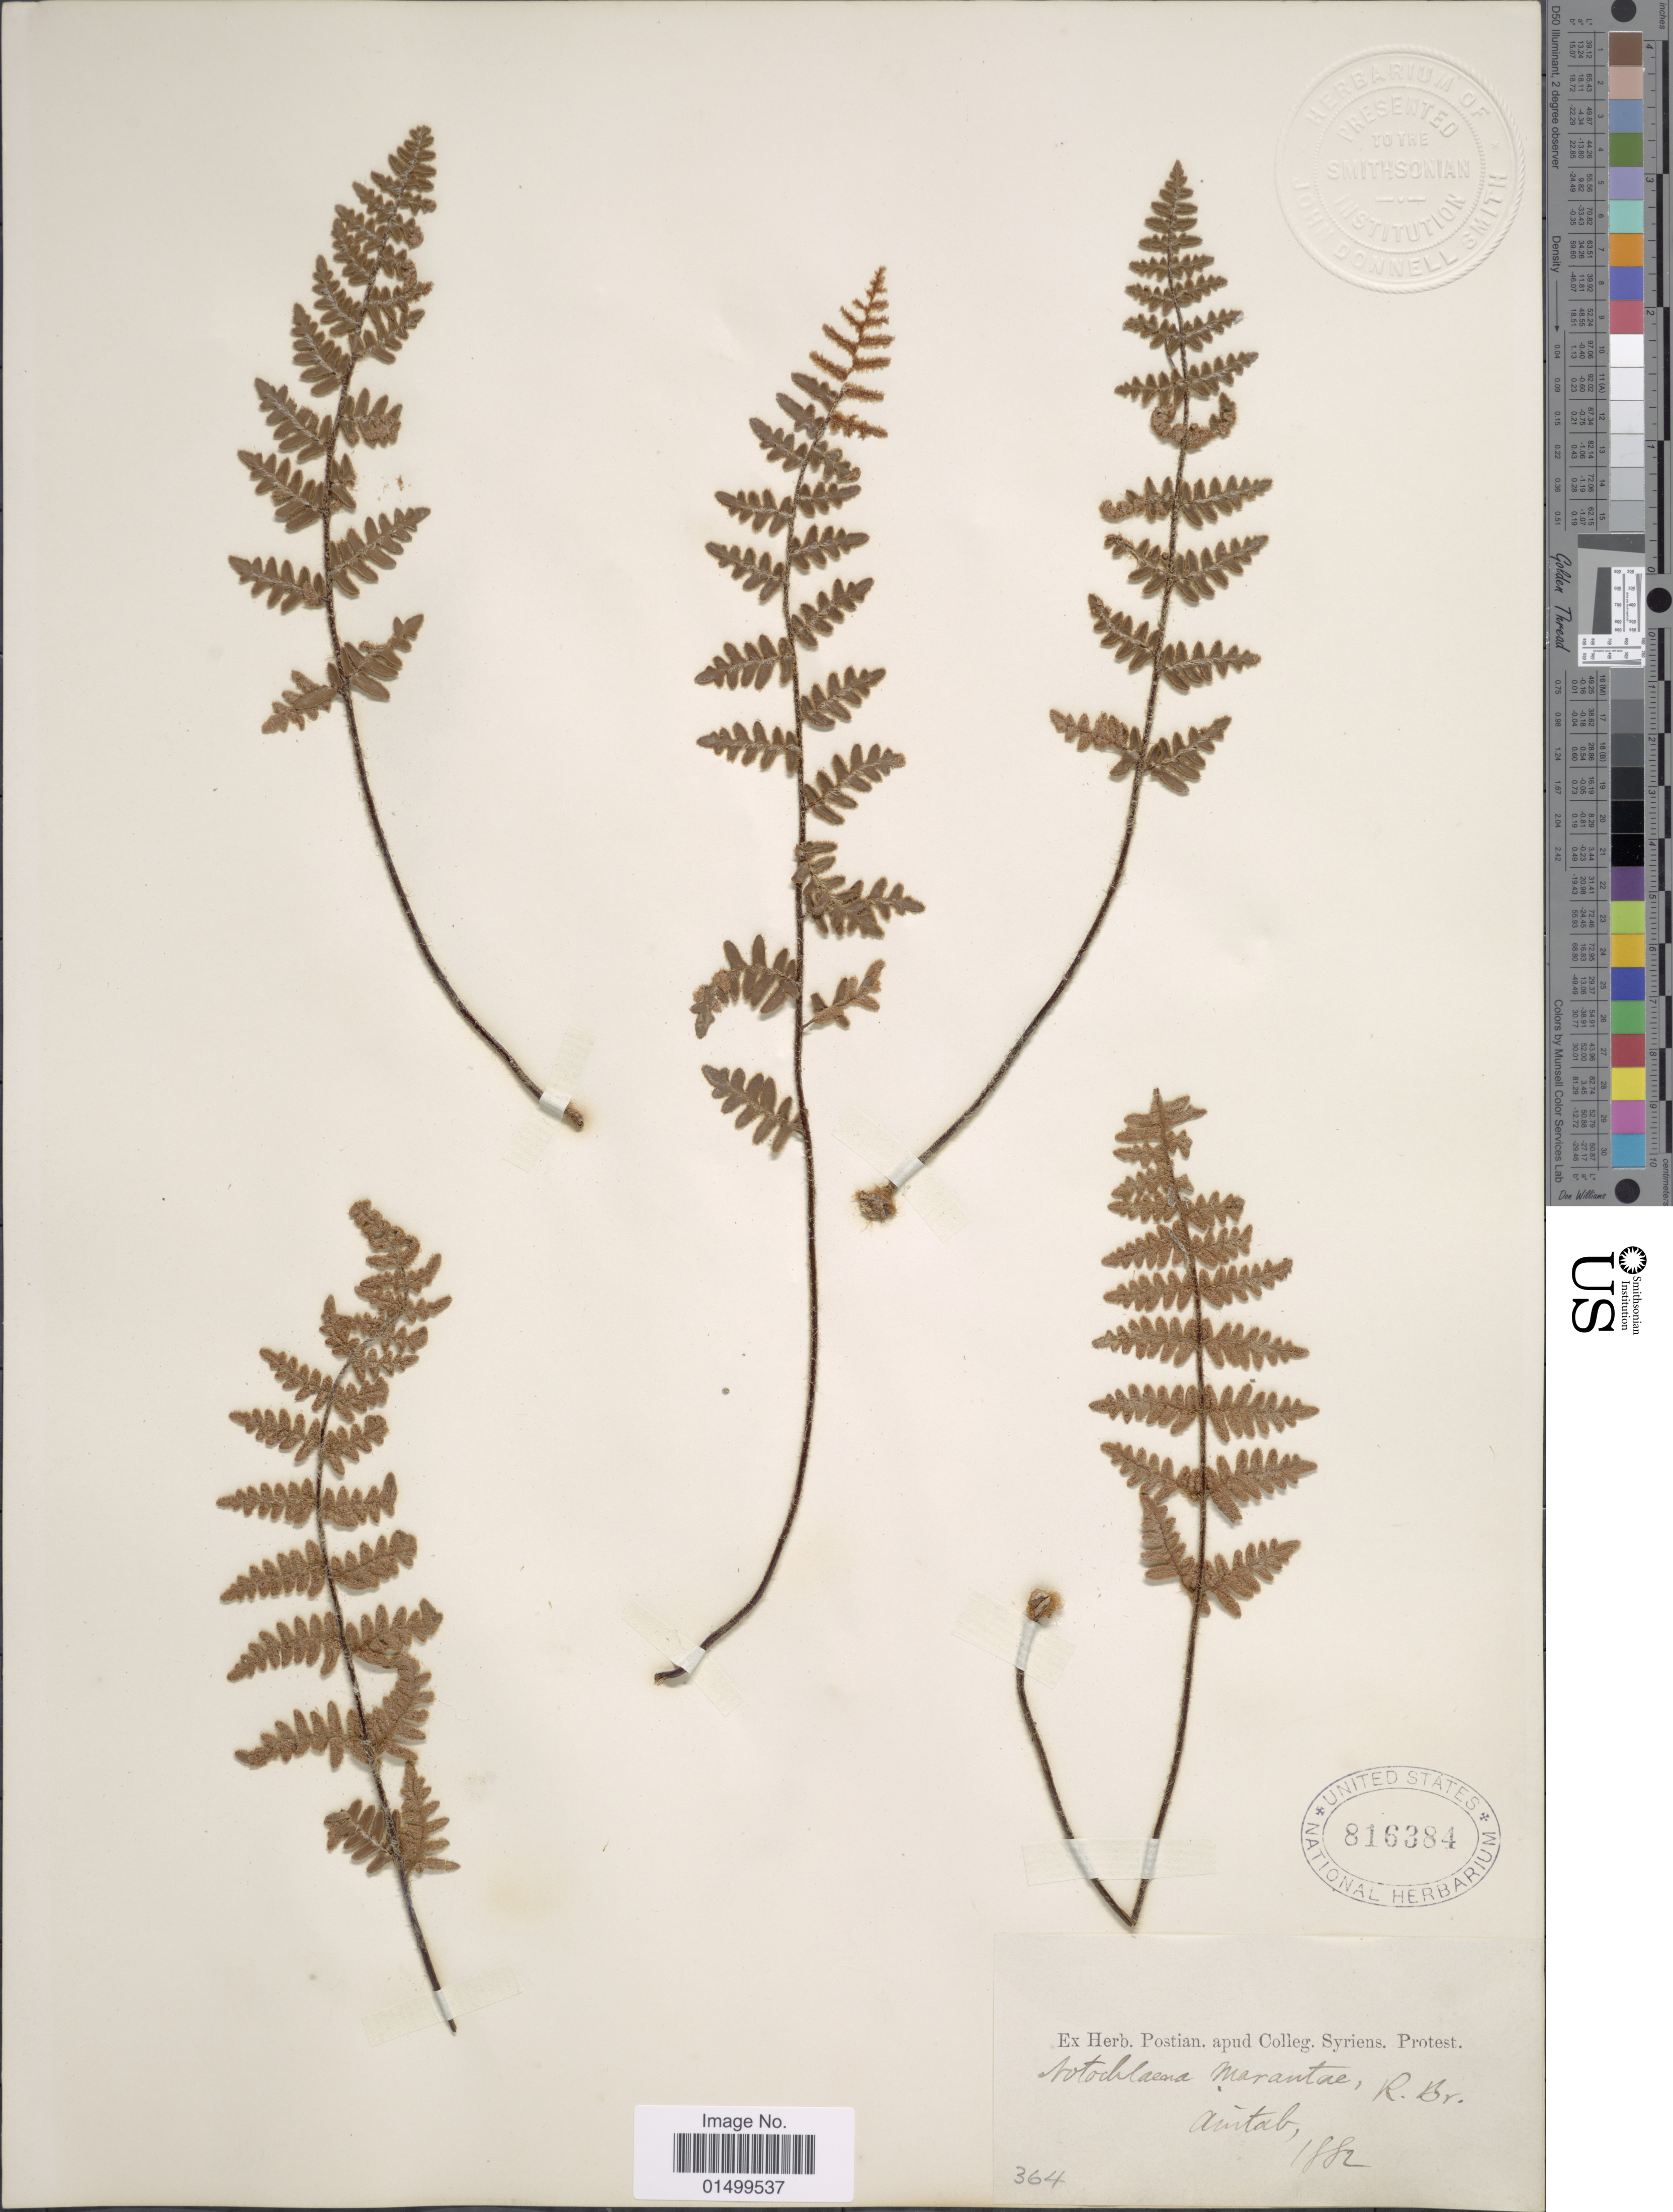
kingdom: Plantae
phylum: Tracheophyta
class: Polypodiopsida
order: Polypodiales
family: Pteridaceae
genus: Cheilanthes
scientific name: Cheilanthes marantae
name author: Domin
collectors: ex herb. Postian. apud Colleg. Syriens. Protest. USE "Fannie P. A. Shepard" (10308853) AS PRIMARY COLLECTOR INSTEAD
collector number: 364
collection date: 1882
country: Turkey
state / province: Gaziantep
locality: Anitab [interpreted]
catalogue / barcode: US 816384